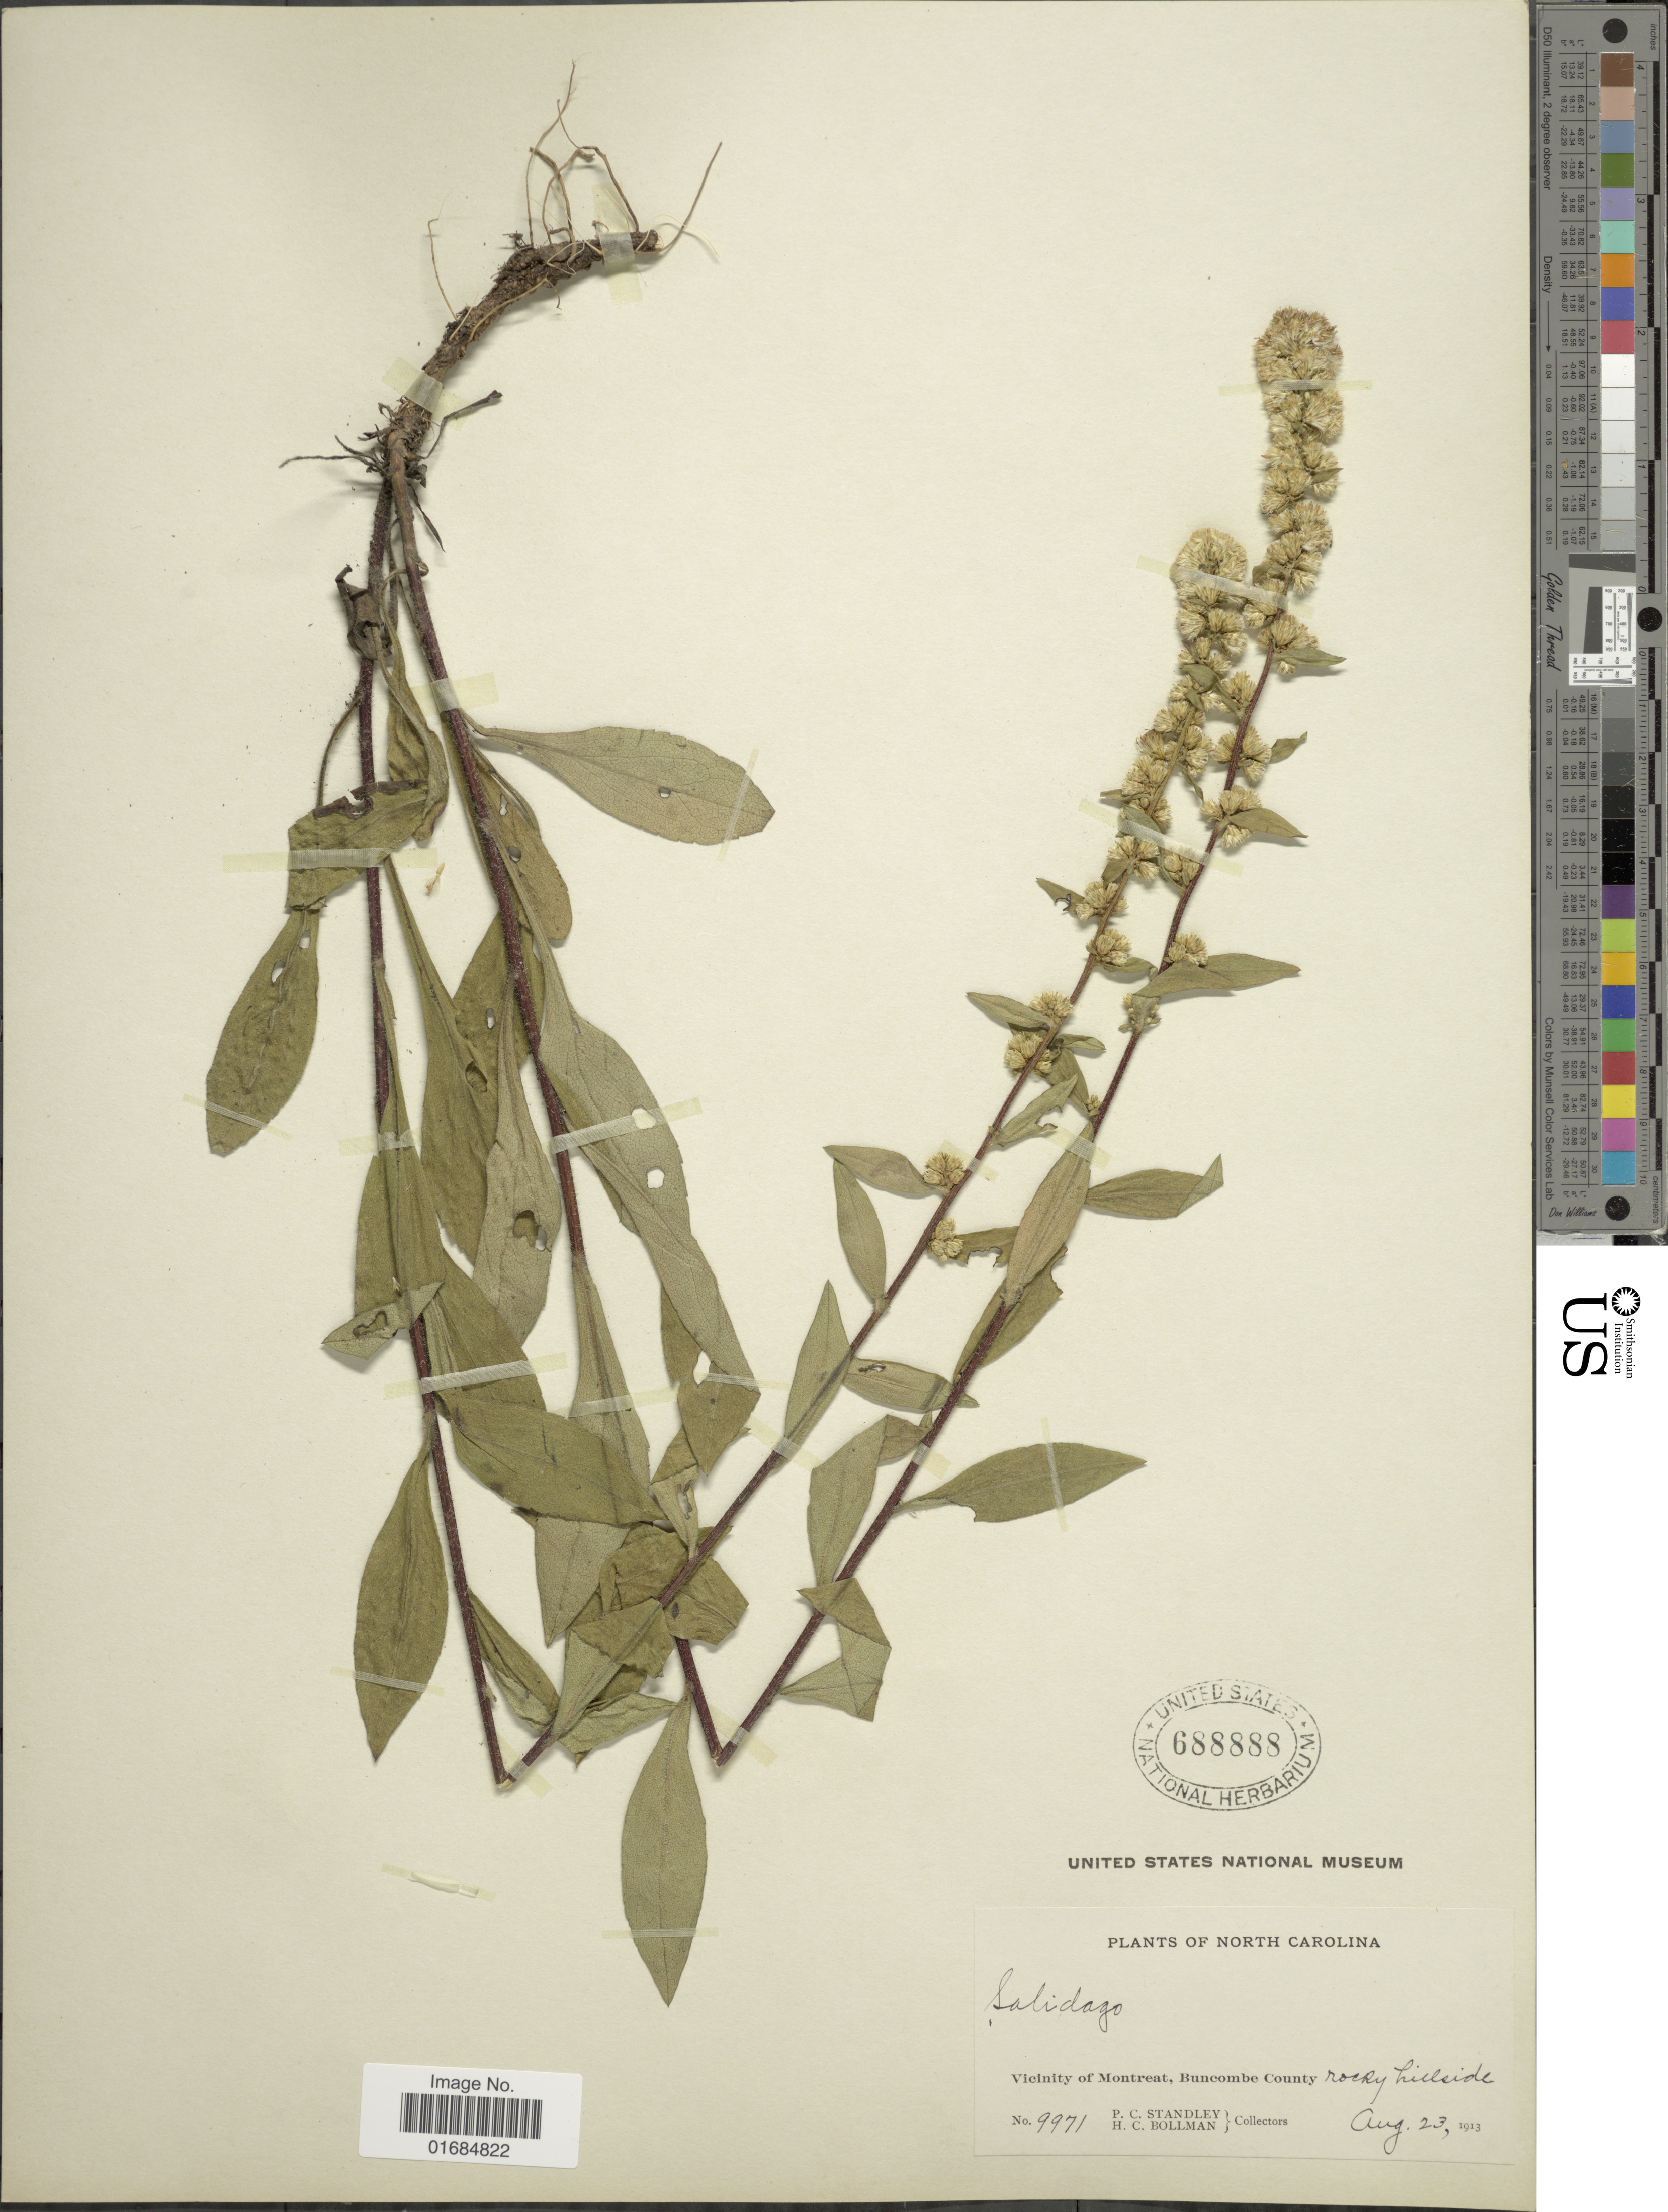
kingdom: Plantae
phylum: Tracheophyta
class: Magnoliopsida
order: Asterales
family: Asteraceae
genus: Solidago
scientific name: Solidago bicolor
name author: L.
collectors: P. C. Standley & H. C. Bollman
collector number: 9971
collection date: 1913-08-23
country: United States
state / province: North Carolina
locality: Vicinity of Montreat, Buncombe County, rocky hillside.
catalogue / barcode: US 688888